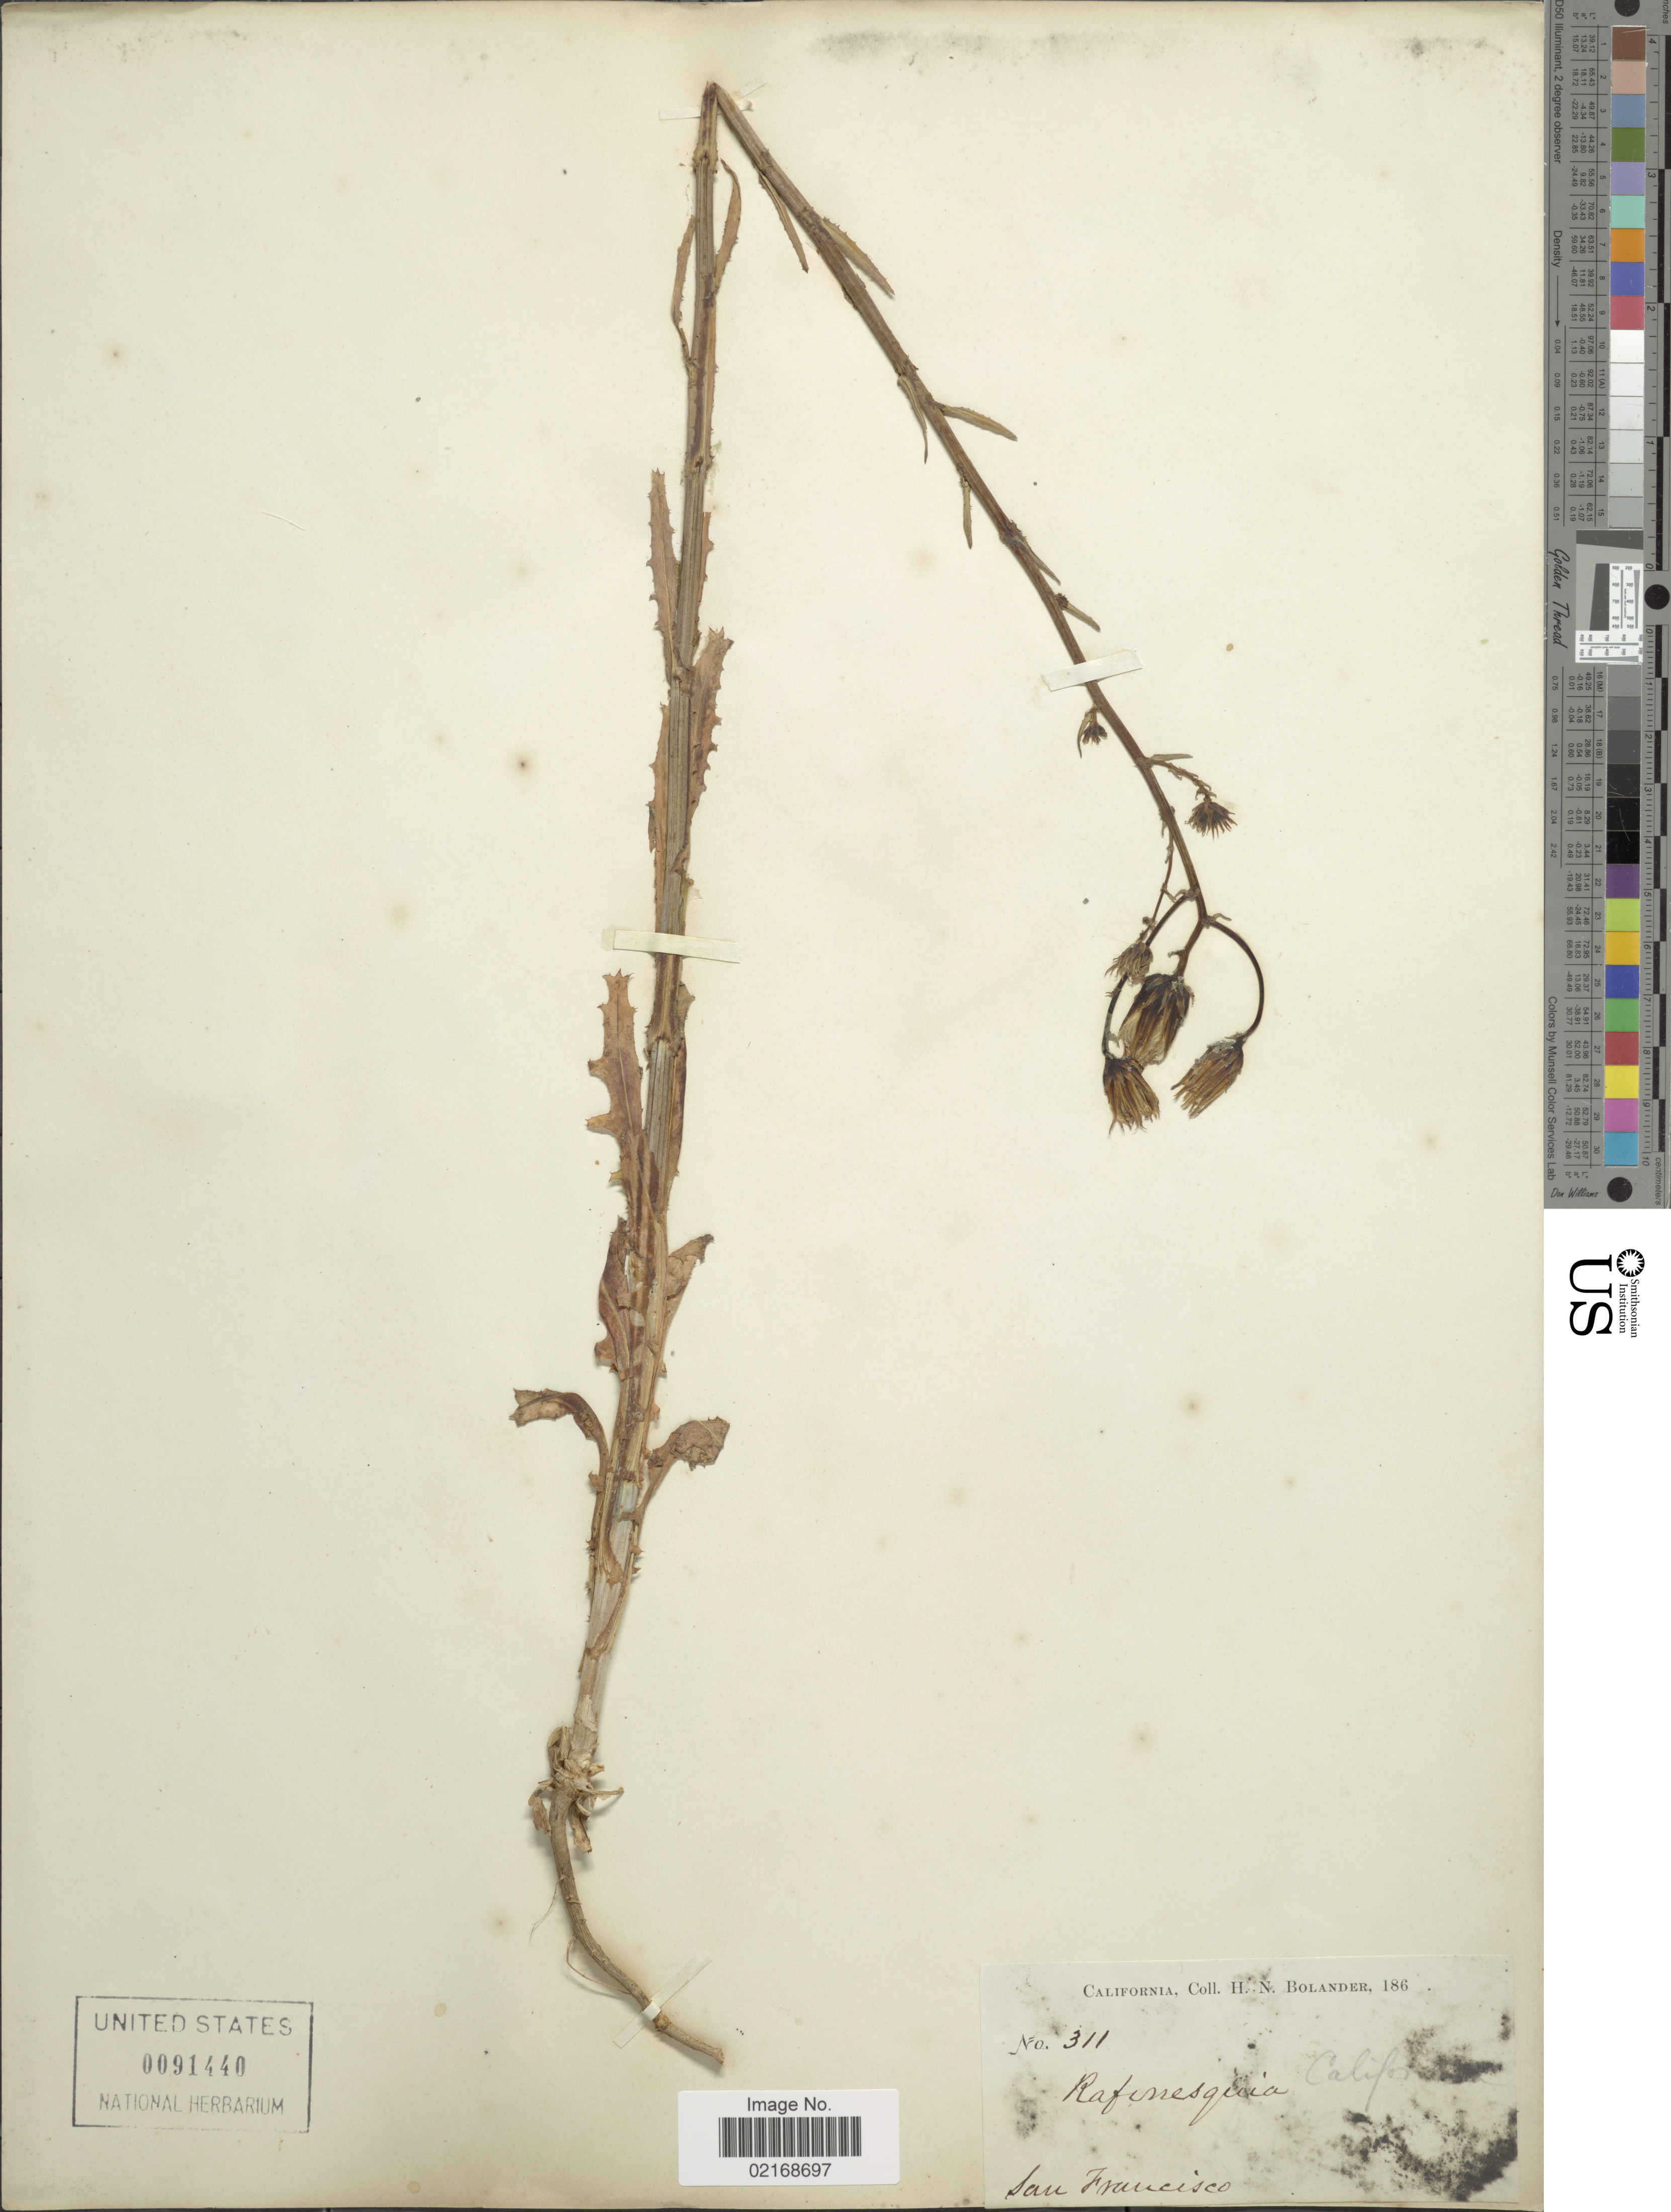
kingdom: Plantae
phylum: Tracheophyta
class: Magnoliopsida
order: Asterales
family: Asteraceae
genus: Rafinesquia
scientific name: Rafinesquia californica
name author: Nutt.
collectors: H. Bolander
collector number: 311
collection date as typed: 186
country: United States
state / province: California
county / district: San Francisco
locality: San Francisco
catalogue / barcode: US 91440